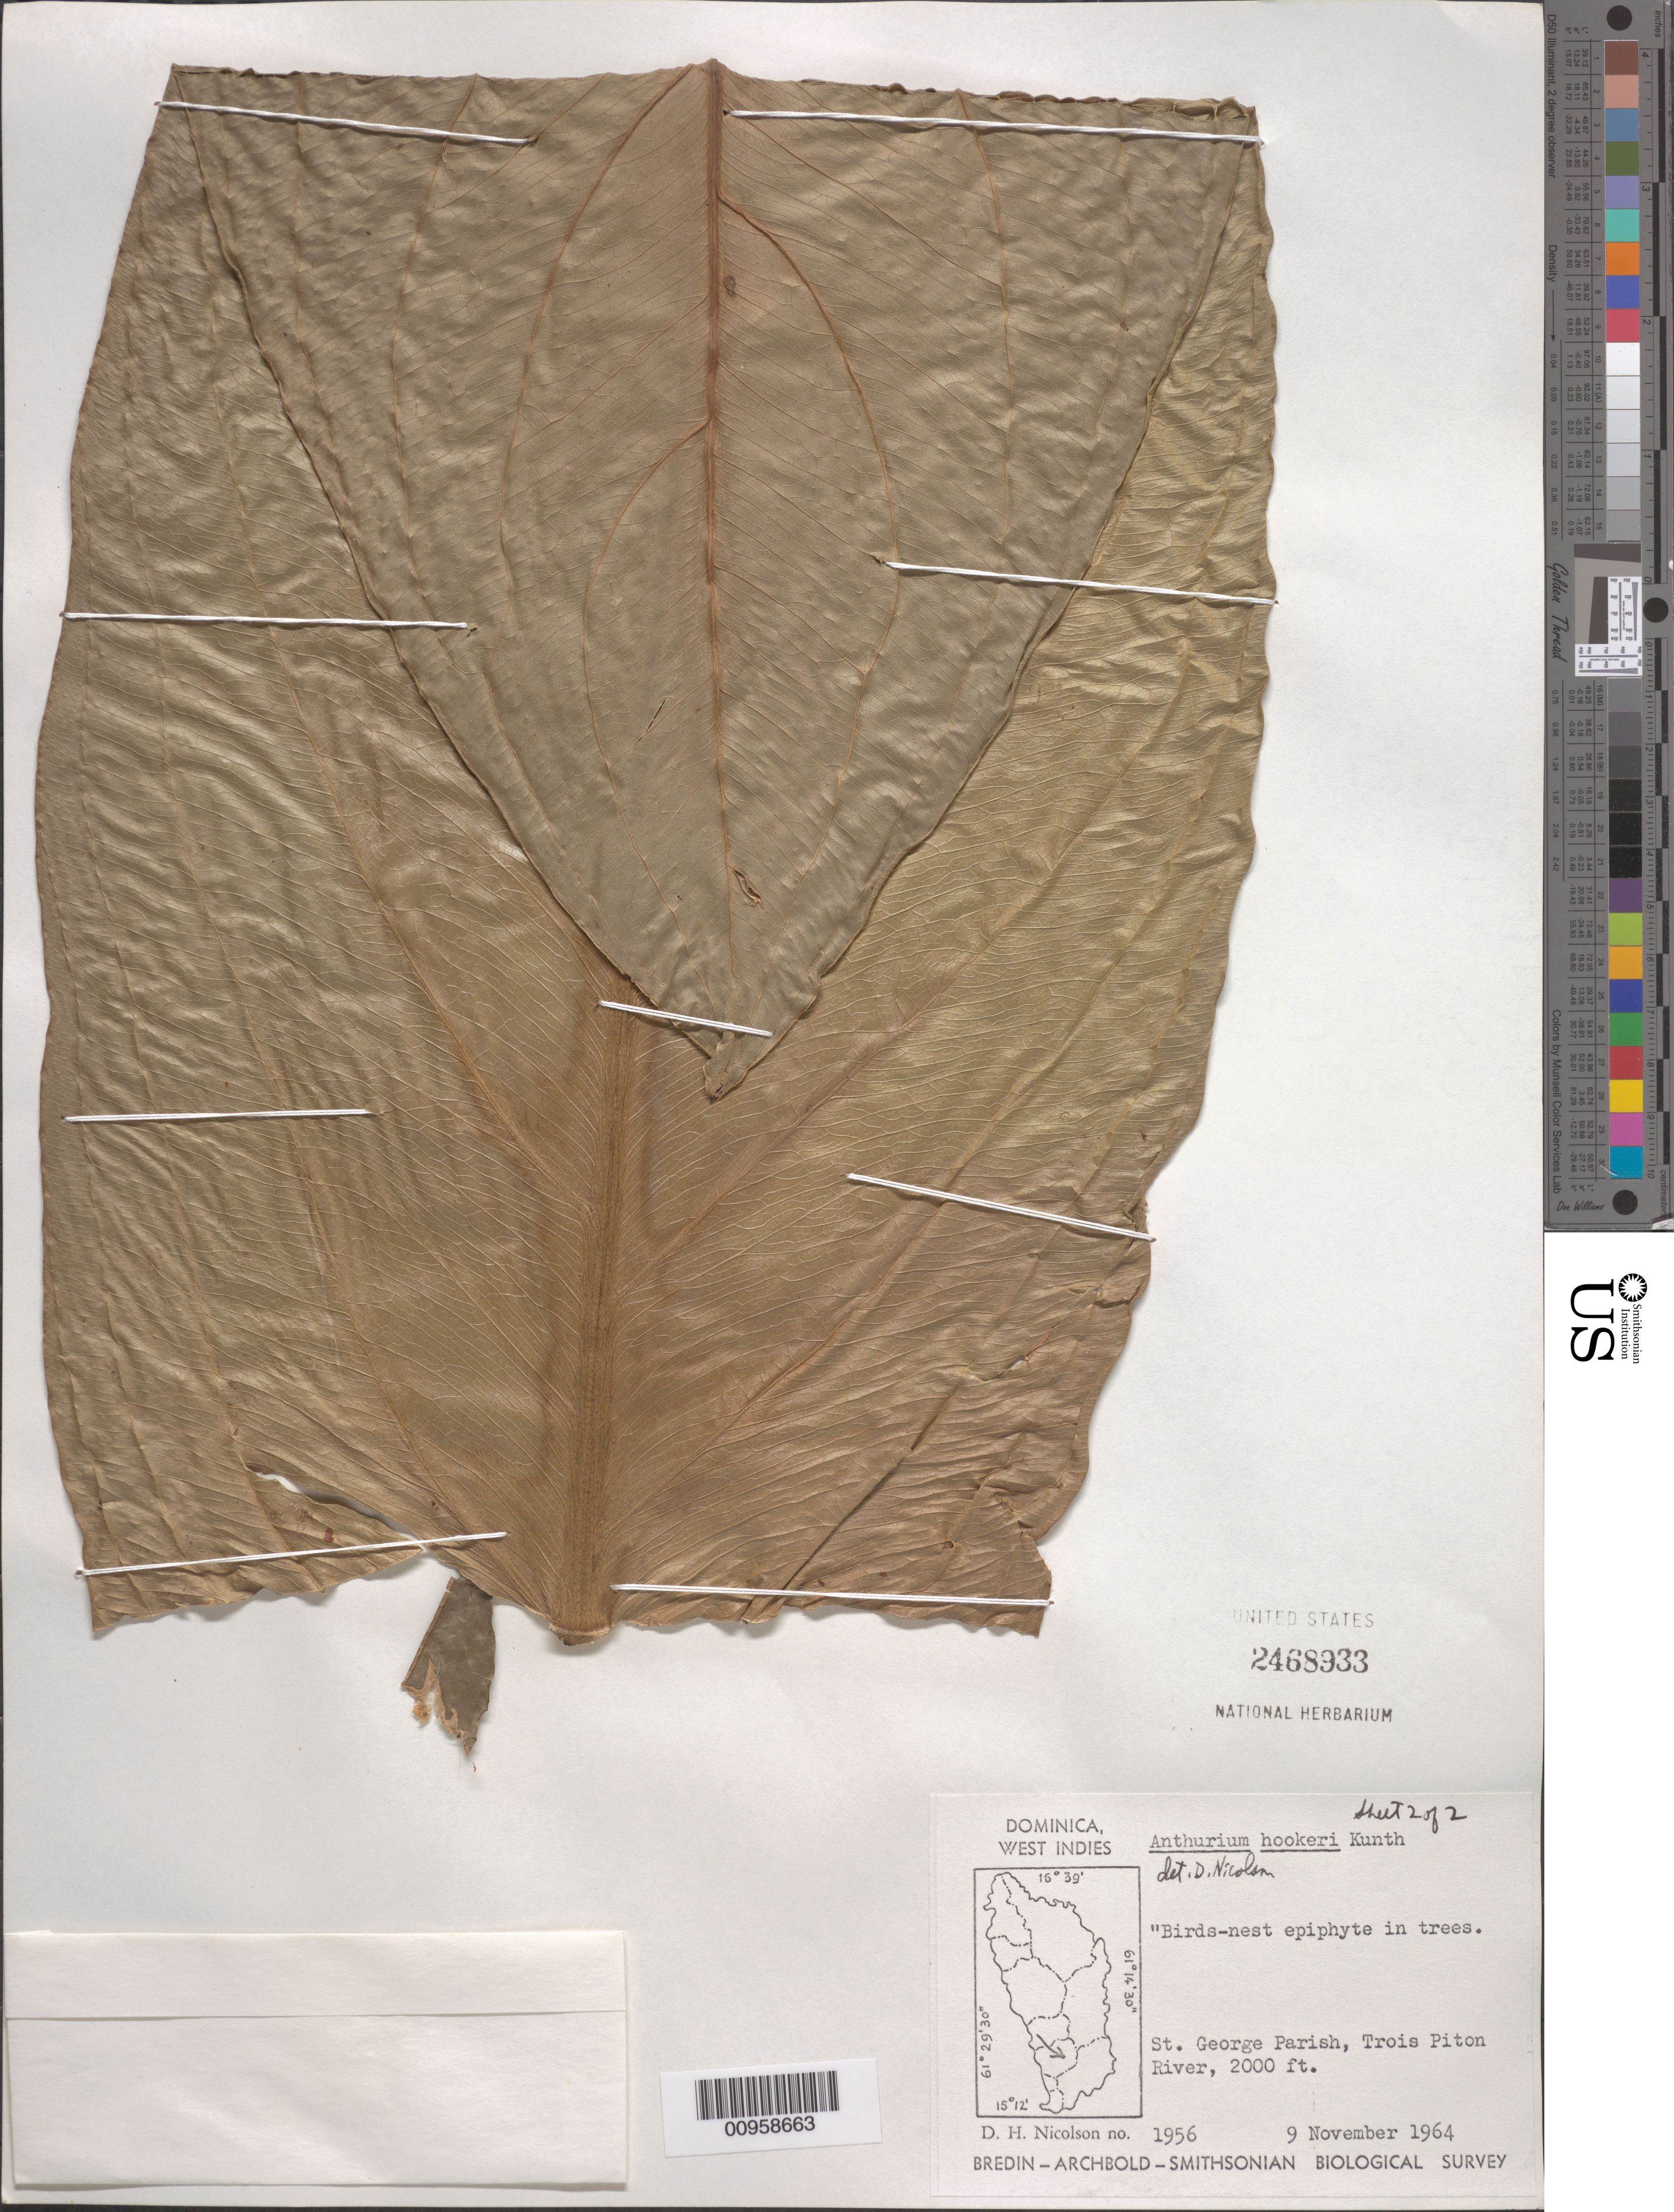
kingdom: Plantae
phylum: Tracheophyta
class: Liliopsida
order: Alismatales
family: Araceae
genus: Anthurium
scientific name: Anthurium hookeri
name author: Kunth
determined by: Nicolson, Dan H.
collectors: D. H. Nicolson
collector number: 1956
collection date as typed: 09 Nov 1964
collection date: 1964-11-09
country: Dominica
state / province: St. George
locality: Trois Piton River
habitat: In trees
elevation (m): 610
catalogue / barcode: US 2468933